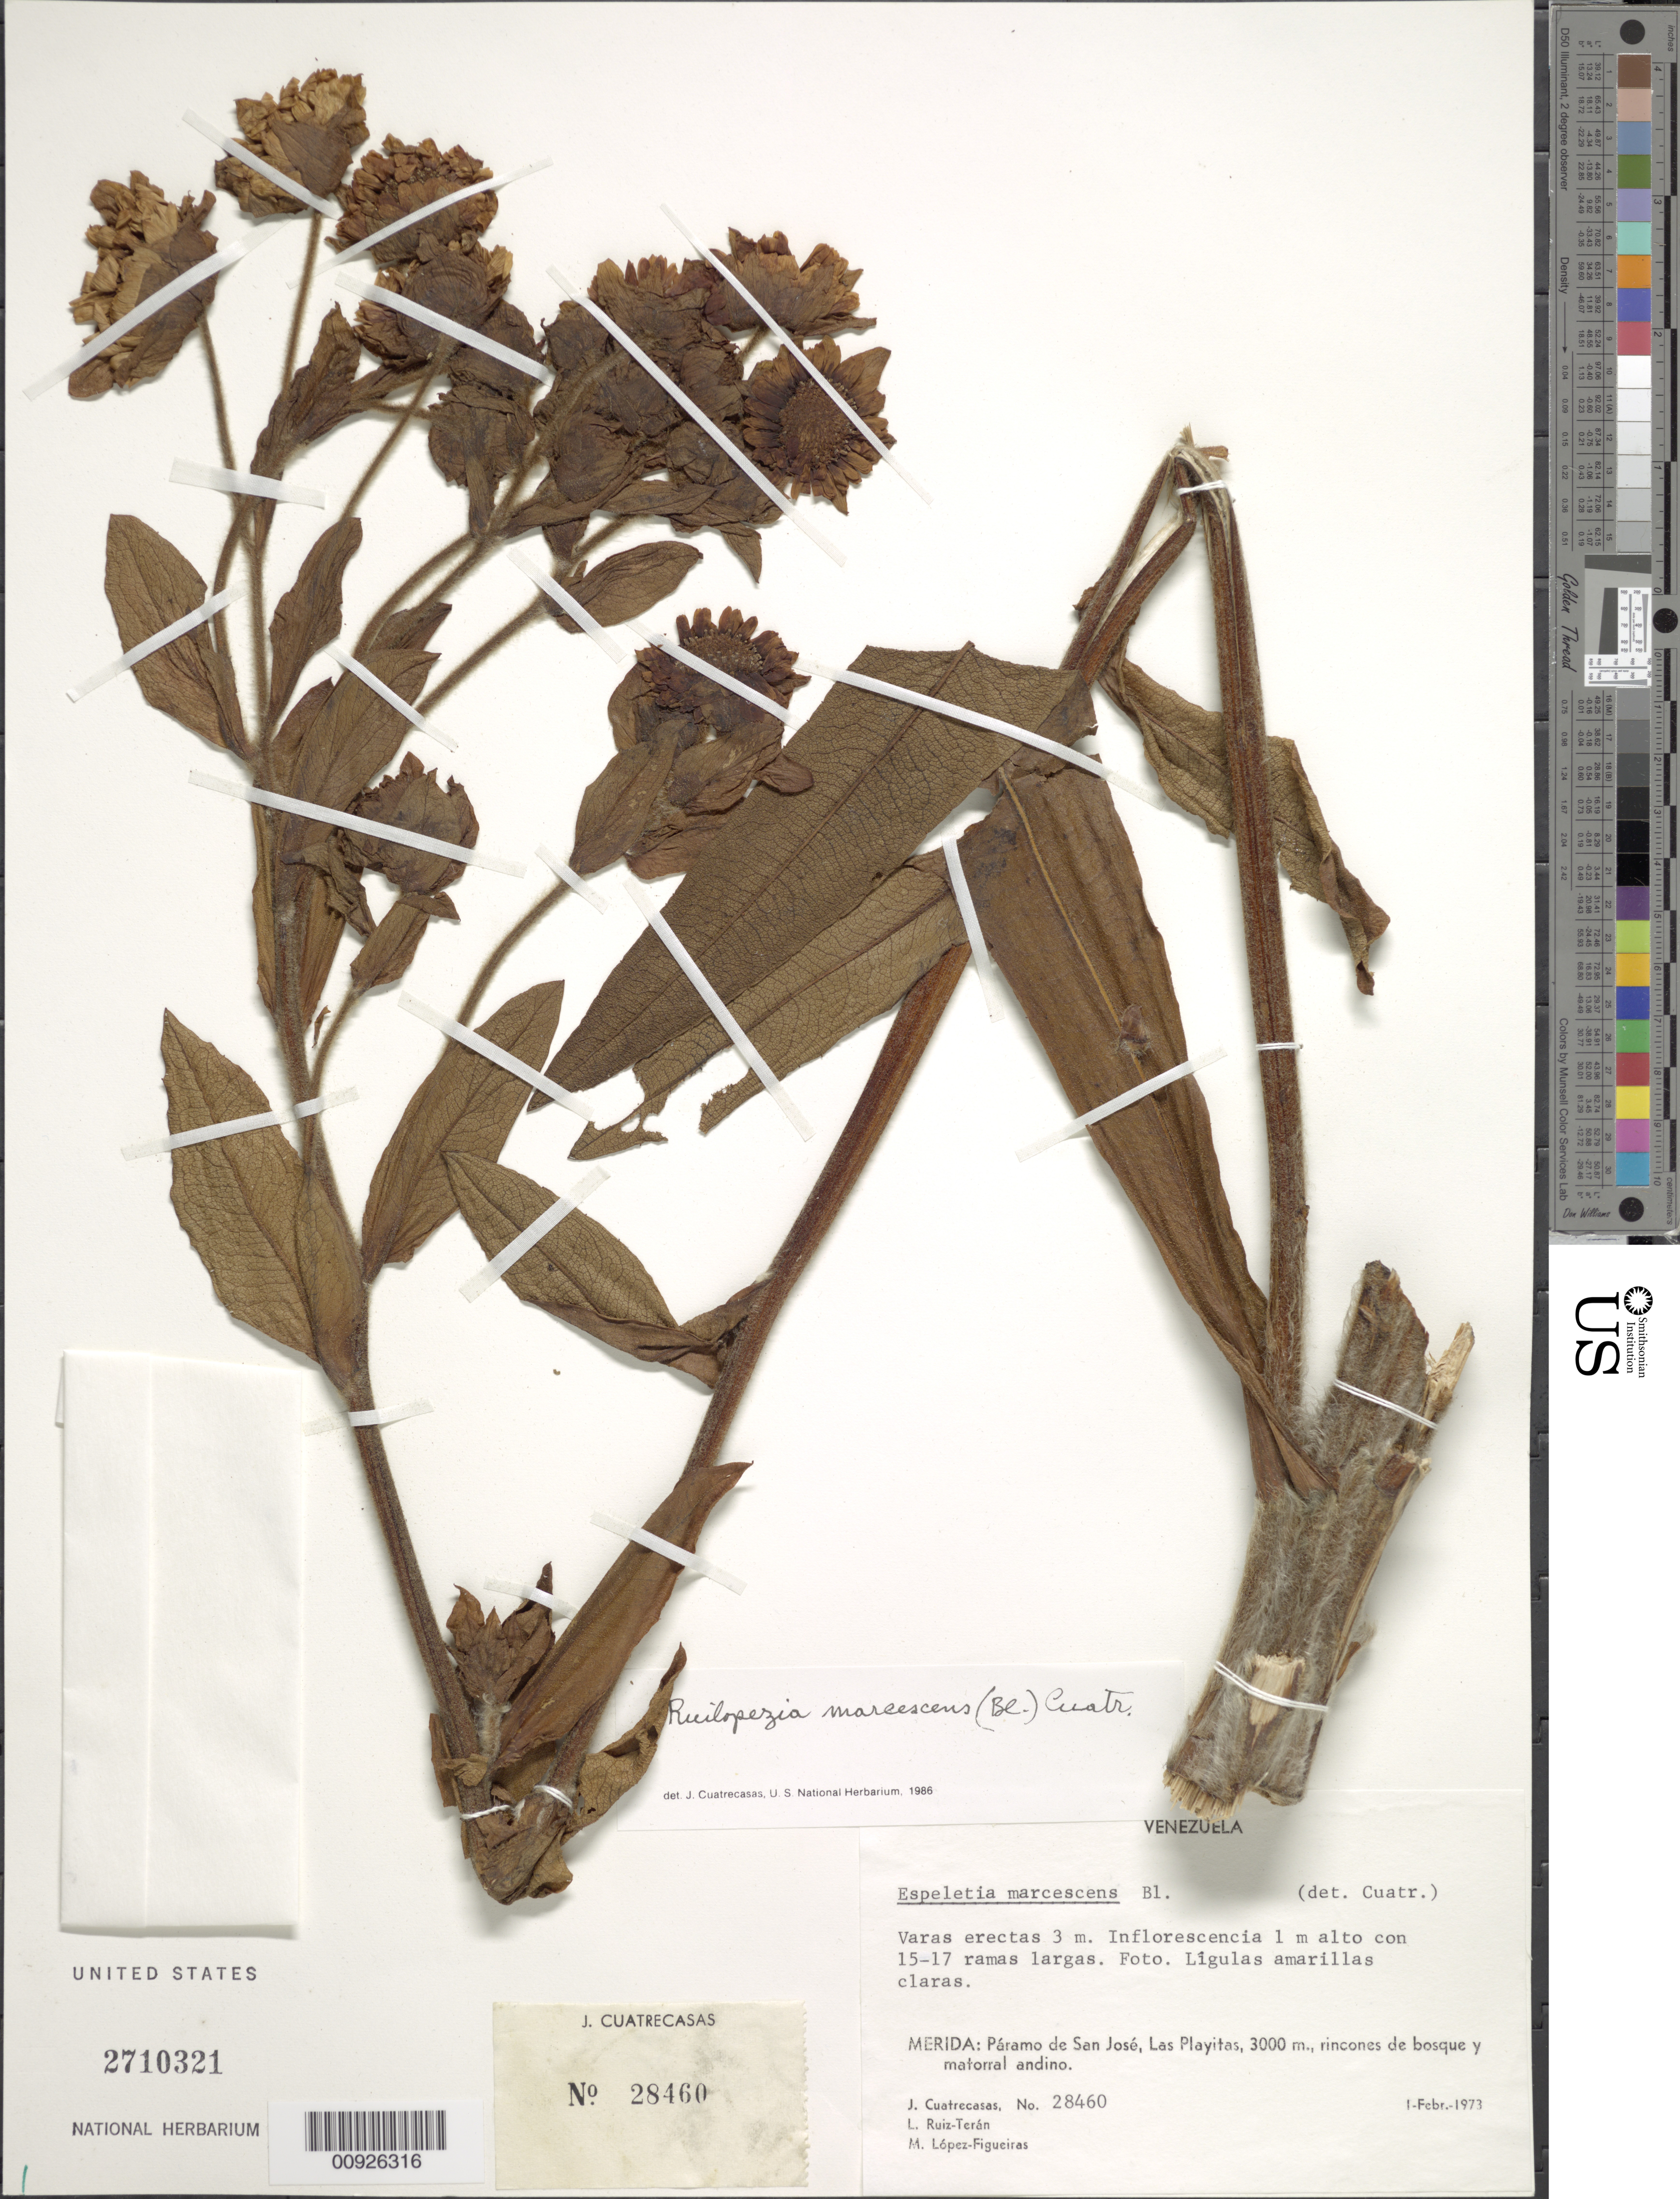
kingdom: Plantae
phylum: Tracheophyta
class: Magnoliopsida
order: Asterales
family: Asteraceae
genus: Ruilopezia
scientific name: Ruilopezia marcescens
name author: (S.F. Blake) Cuatrec.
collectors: J. Cuatrecasas, L. E. Ruíz-Terán & M. López Figueiras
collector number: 28460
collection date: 1973-02-01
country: Venezuela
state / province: Mérida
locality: P. de San José. Las Playitas, rincones de bosque y de matorral andino.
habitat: matorral andino y selva andina fragmentaria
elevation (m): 3000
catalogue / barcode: US 2710321